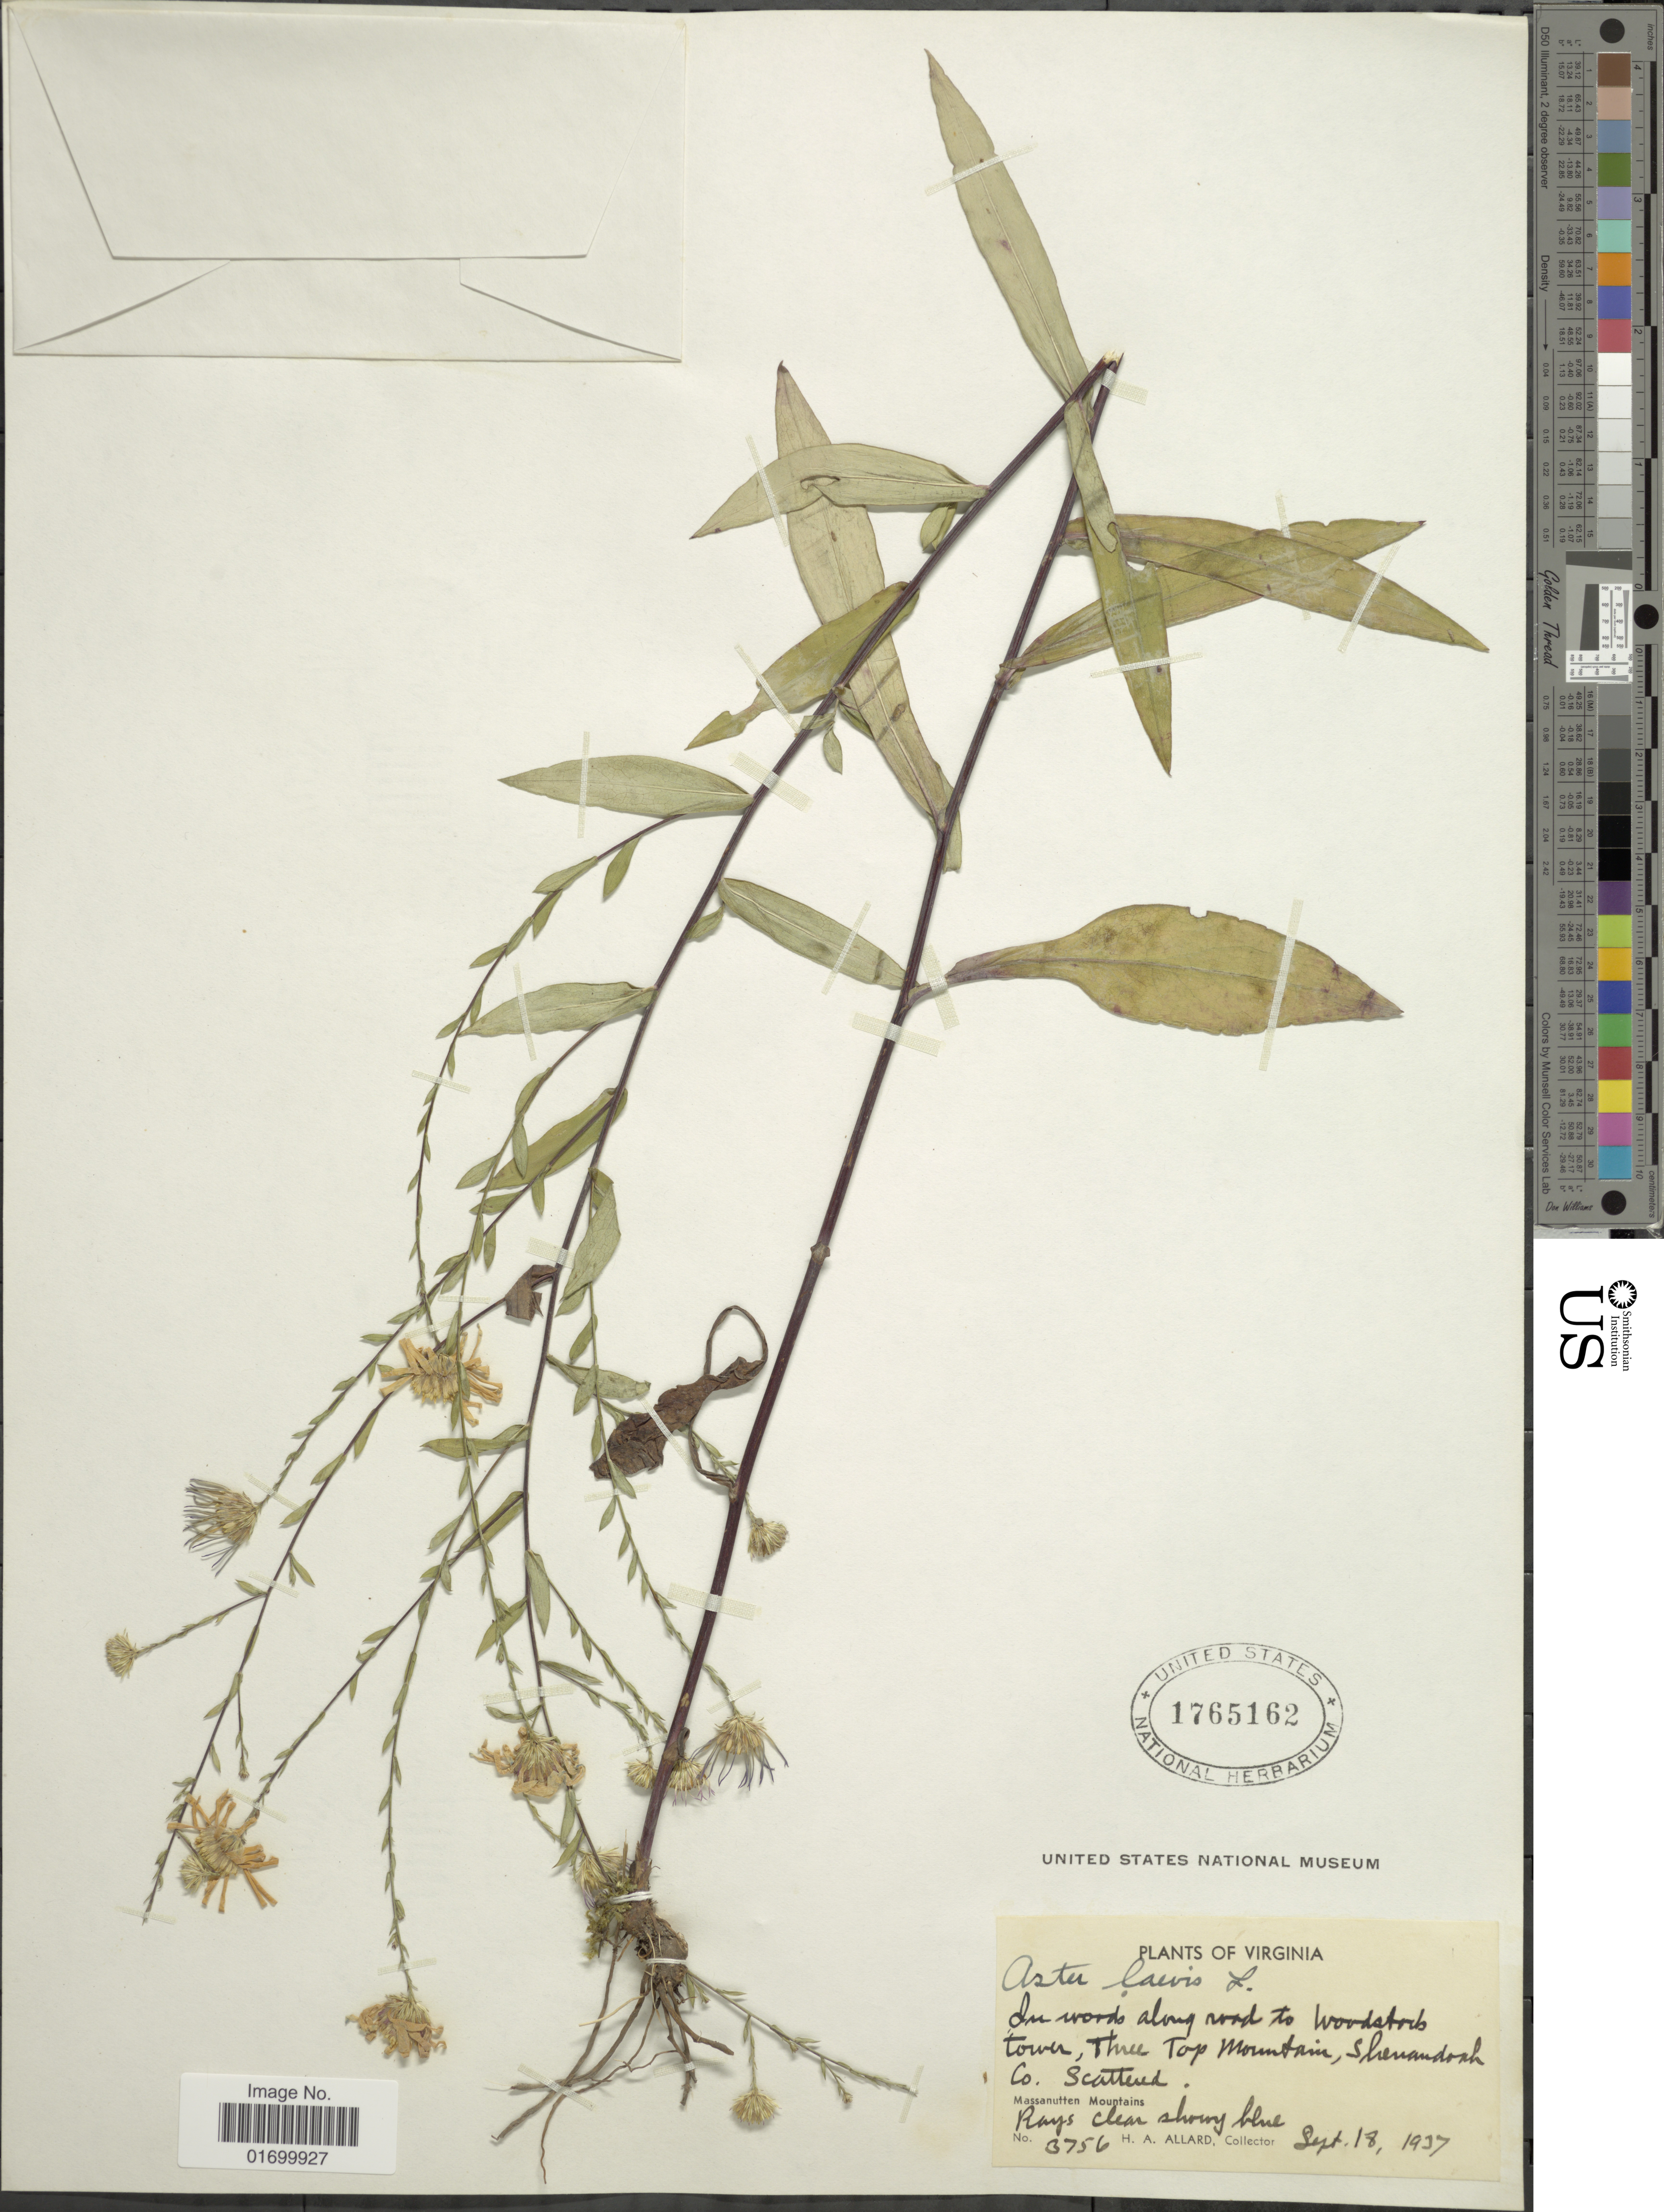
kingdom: Plantae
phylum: Tracheophyta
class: Magnoliopsida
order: Asterales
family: Asteraceae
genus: Symphyotrichum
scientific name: Symphyotrichum laeve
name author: (L.) Á. Löve & D. Löve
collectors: H. A. Allard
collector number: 3756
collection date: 1937-09-18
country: United States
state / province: Virginia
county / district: Shenandoah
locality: In woods along road to Woodstorb tower, Three Top Mountains, shenandoah Co. Massanutten Mountains.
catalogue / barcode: US 1765162